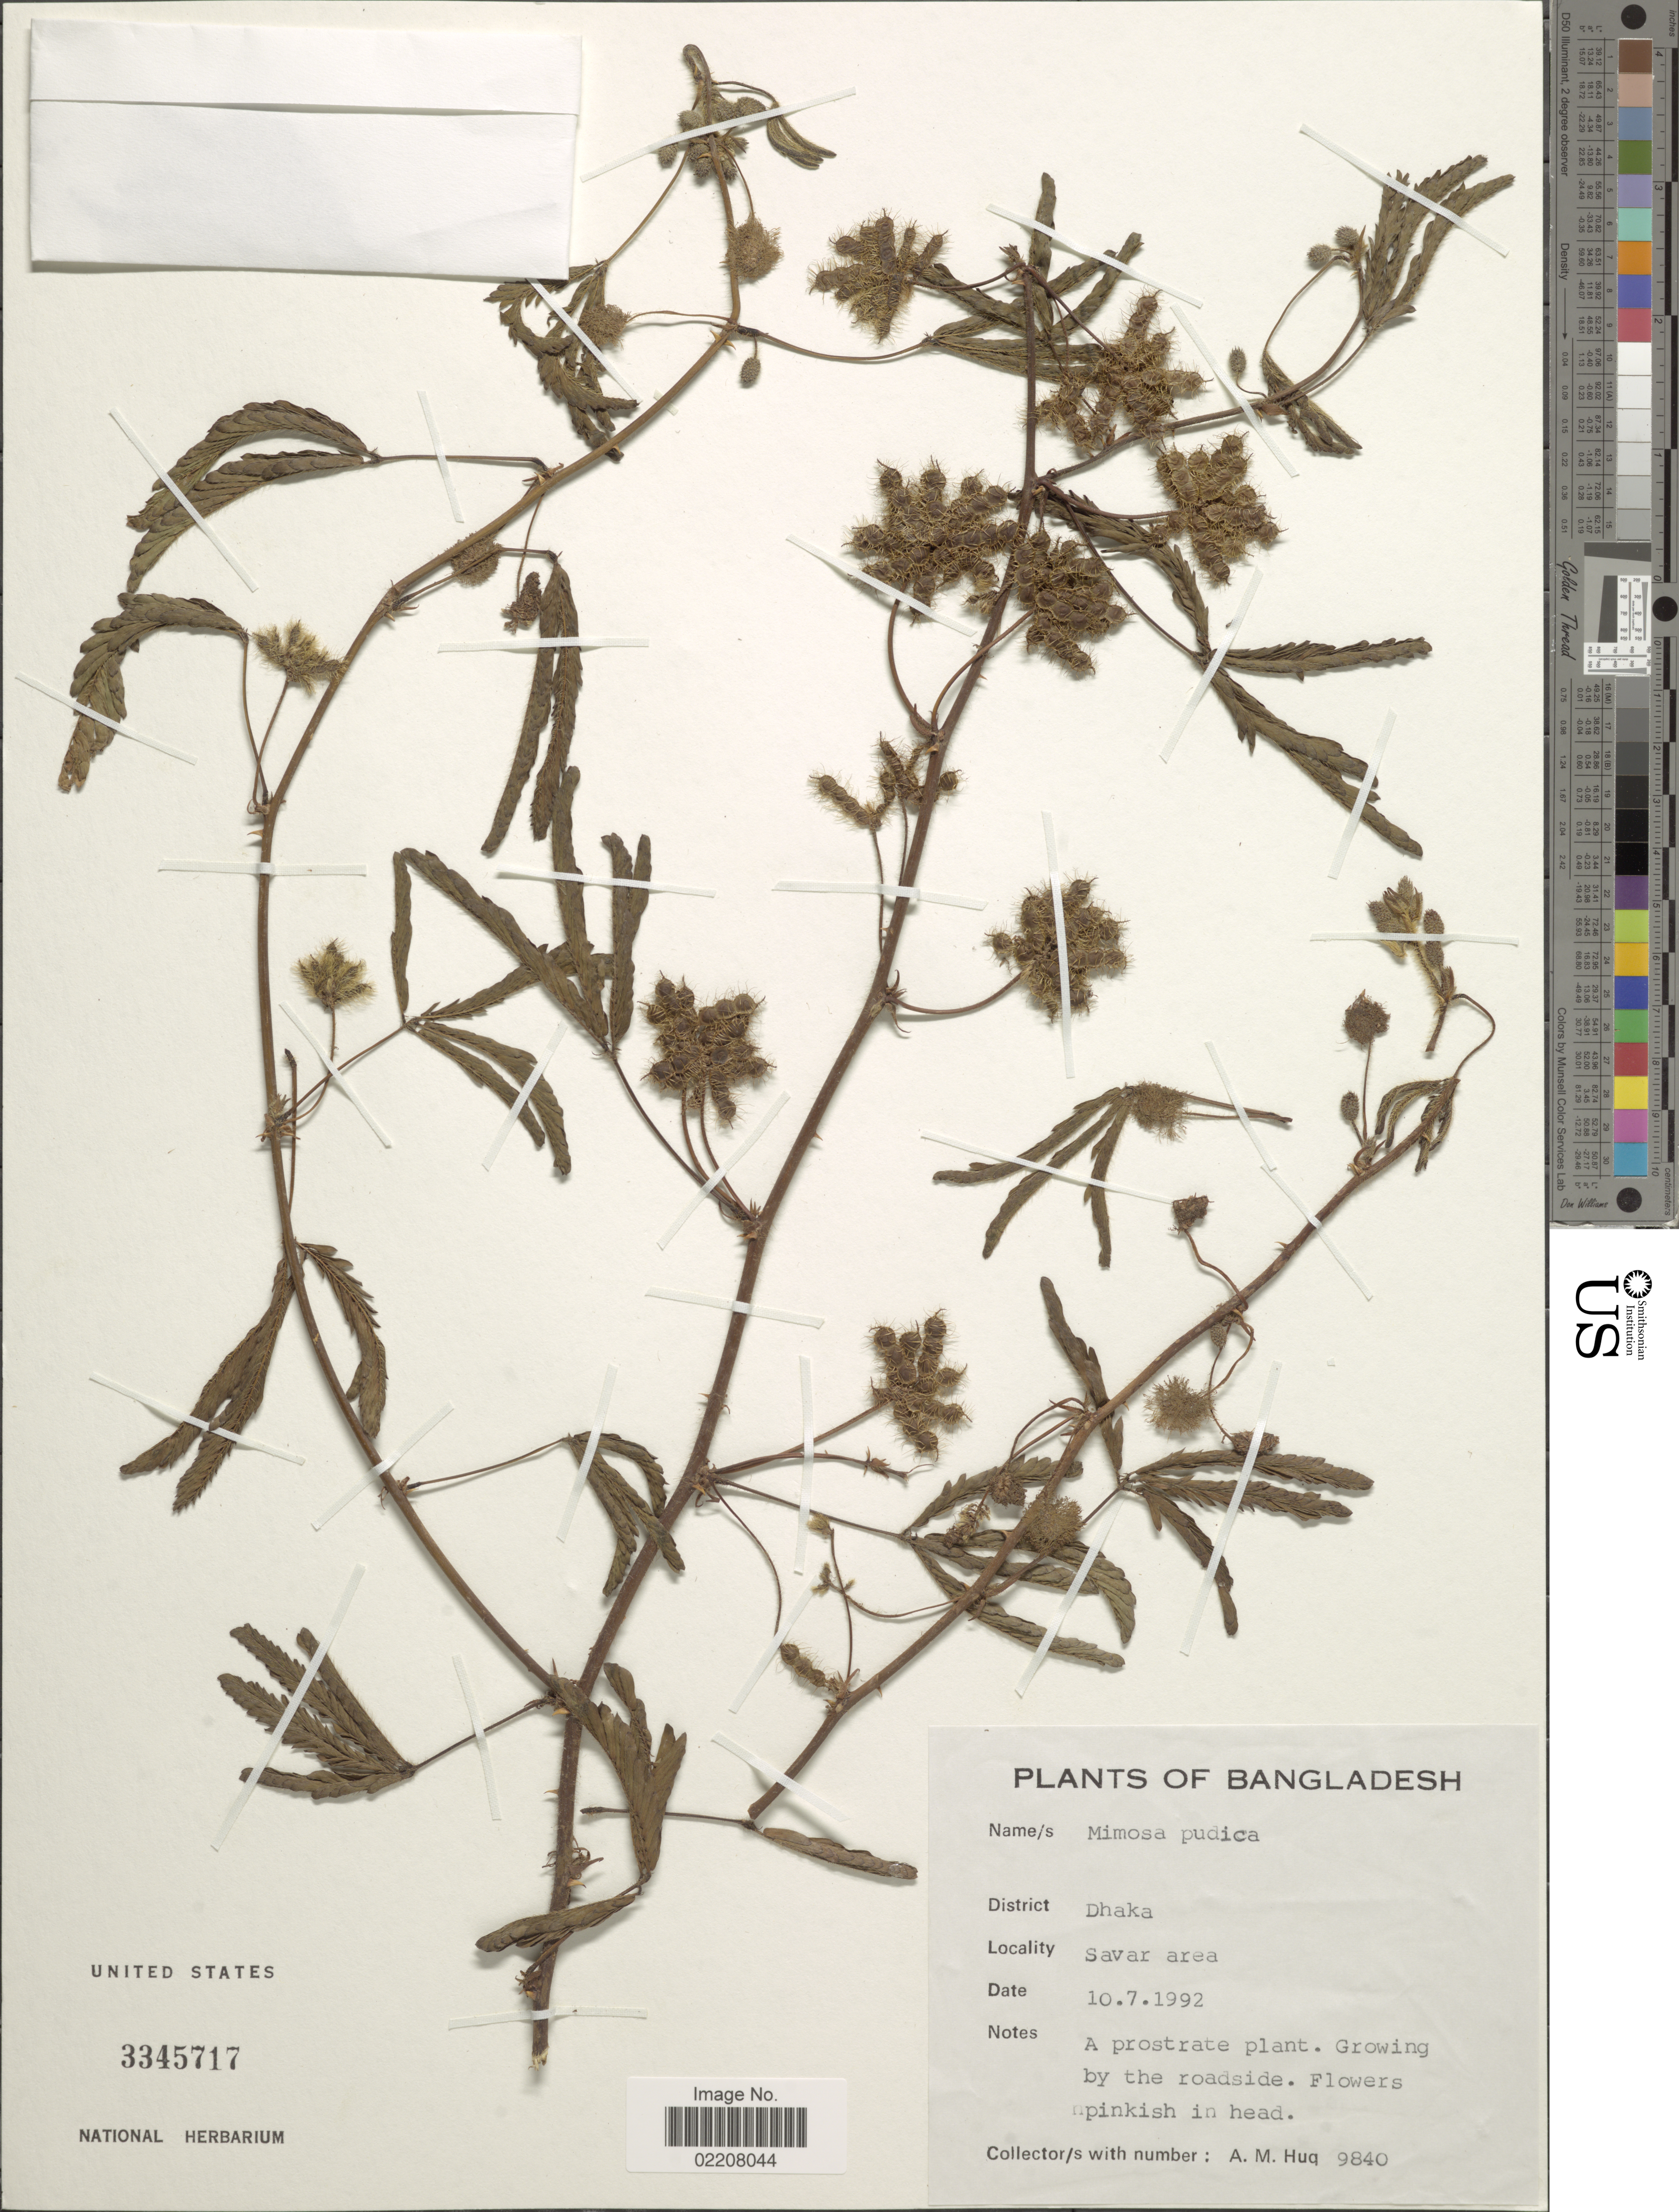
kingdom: Plantae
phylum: Tracheophyta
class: Magnoliopsida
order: Fabales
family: Fabaceae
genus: Mimosa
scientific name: Mimosa pudica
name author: L.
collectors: A. M. Huq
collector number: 9840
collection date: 1992-07-10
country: Bangladesh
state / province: Dhaka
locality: Savar area, by the roadside.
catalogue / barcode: US 3345717